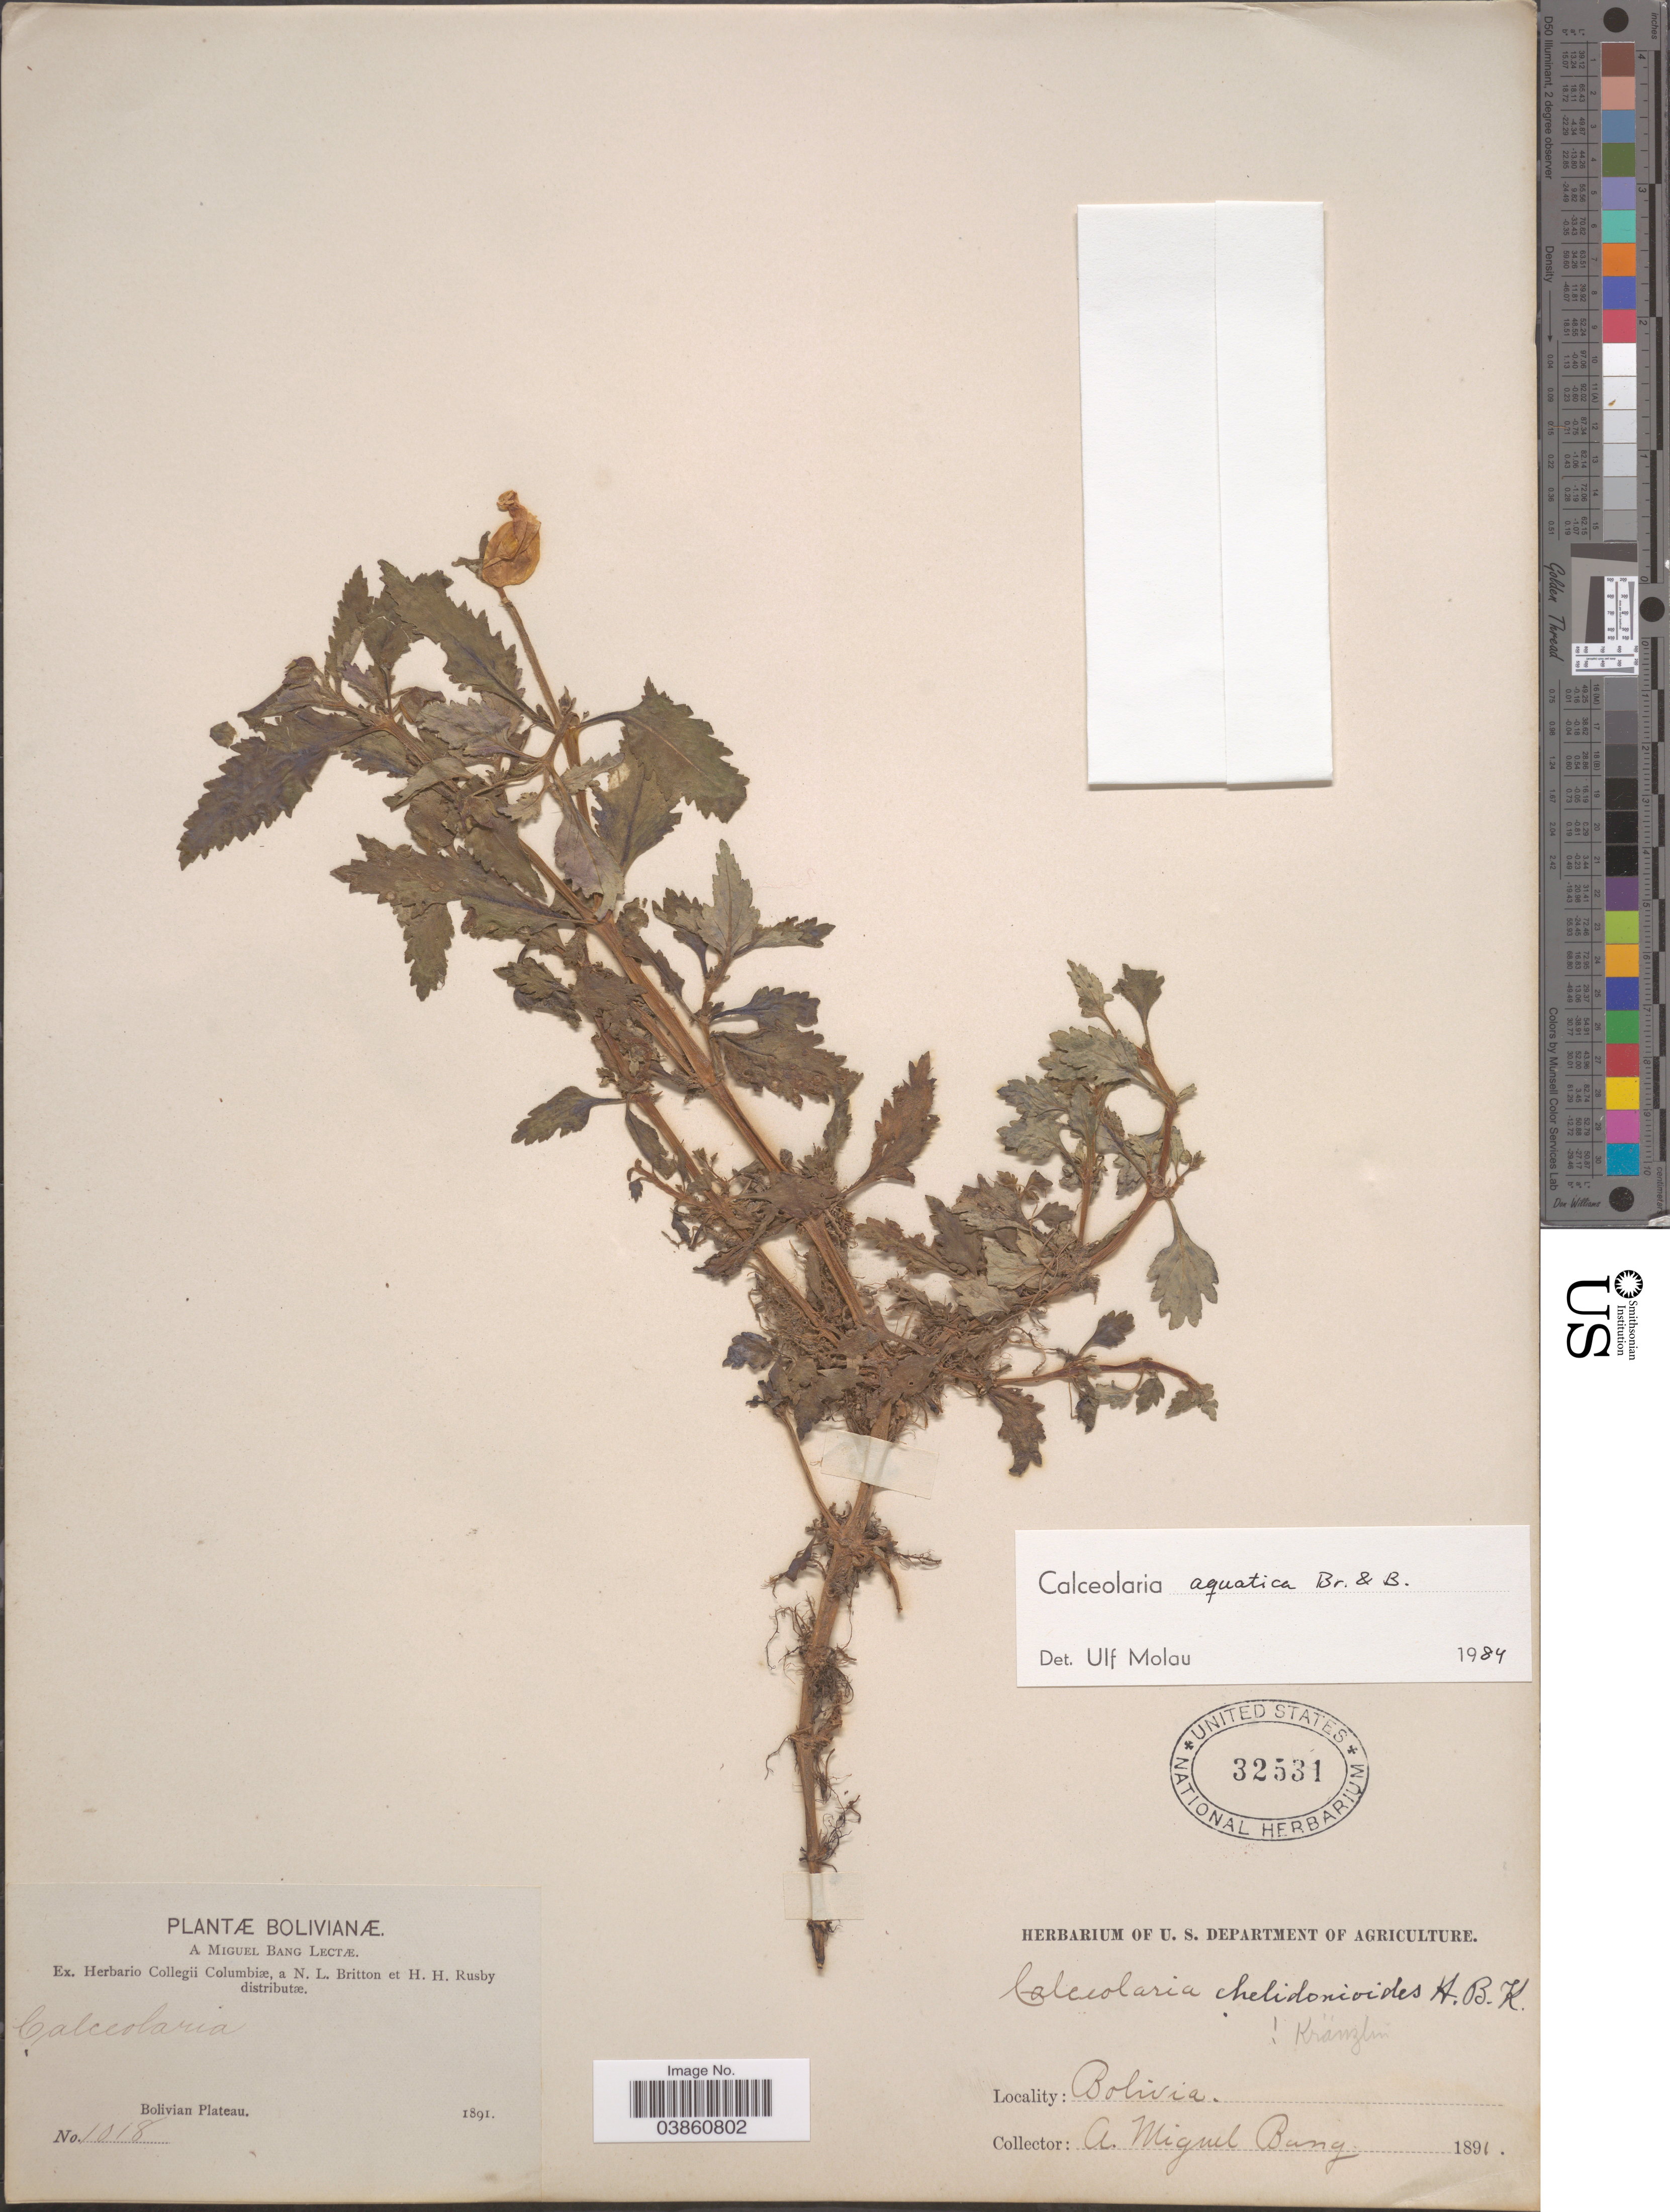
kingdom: Plantae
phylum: Tracheophyta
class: Magnoliopsida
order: Lamiales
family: Calceolariaceae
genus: Calceolaria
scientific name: Calceolaria aquatica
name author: A. Braun & C.D. Bouché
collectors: M. Bang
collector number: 1018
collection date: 1891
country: Bolivia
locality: Bolivian Plateau.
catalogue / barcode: US 32531